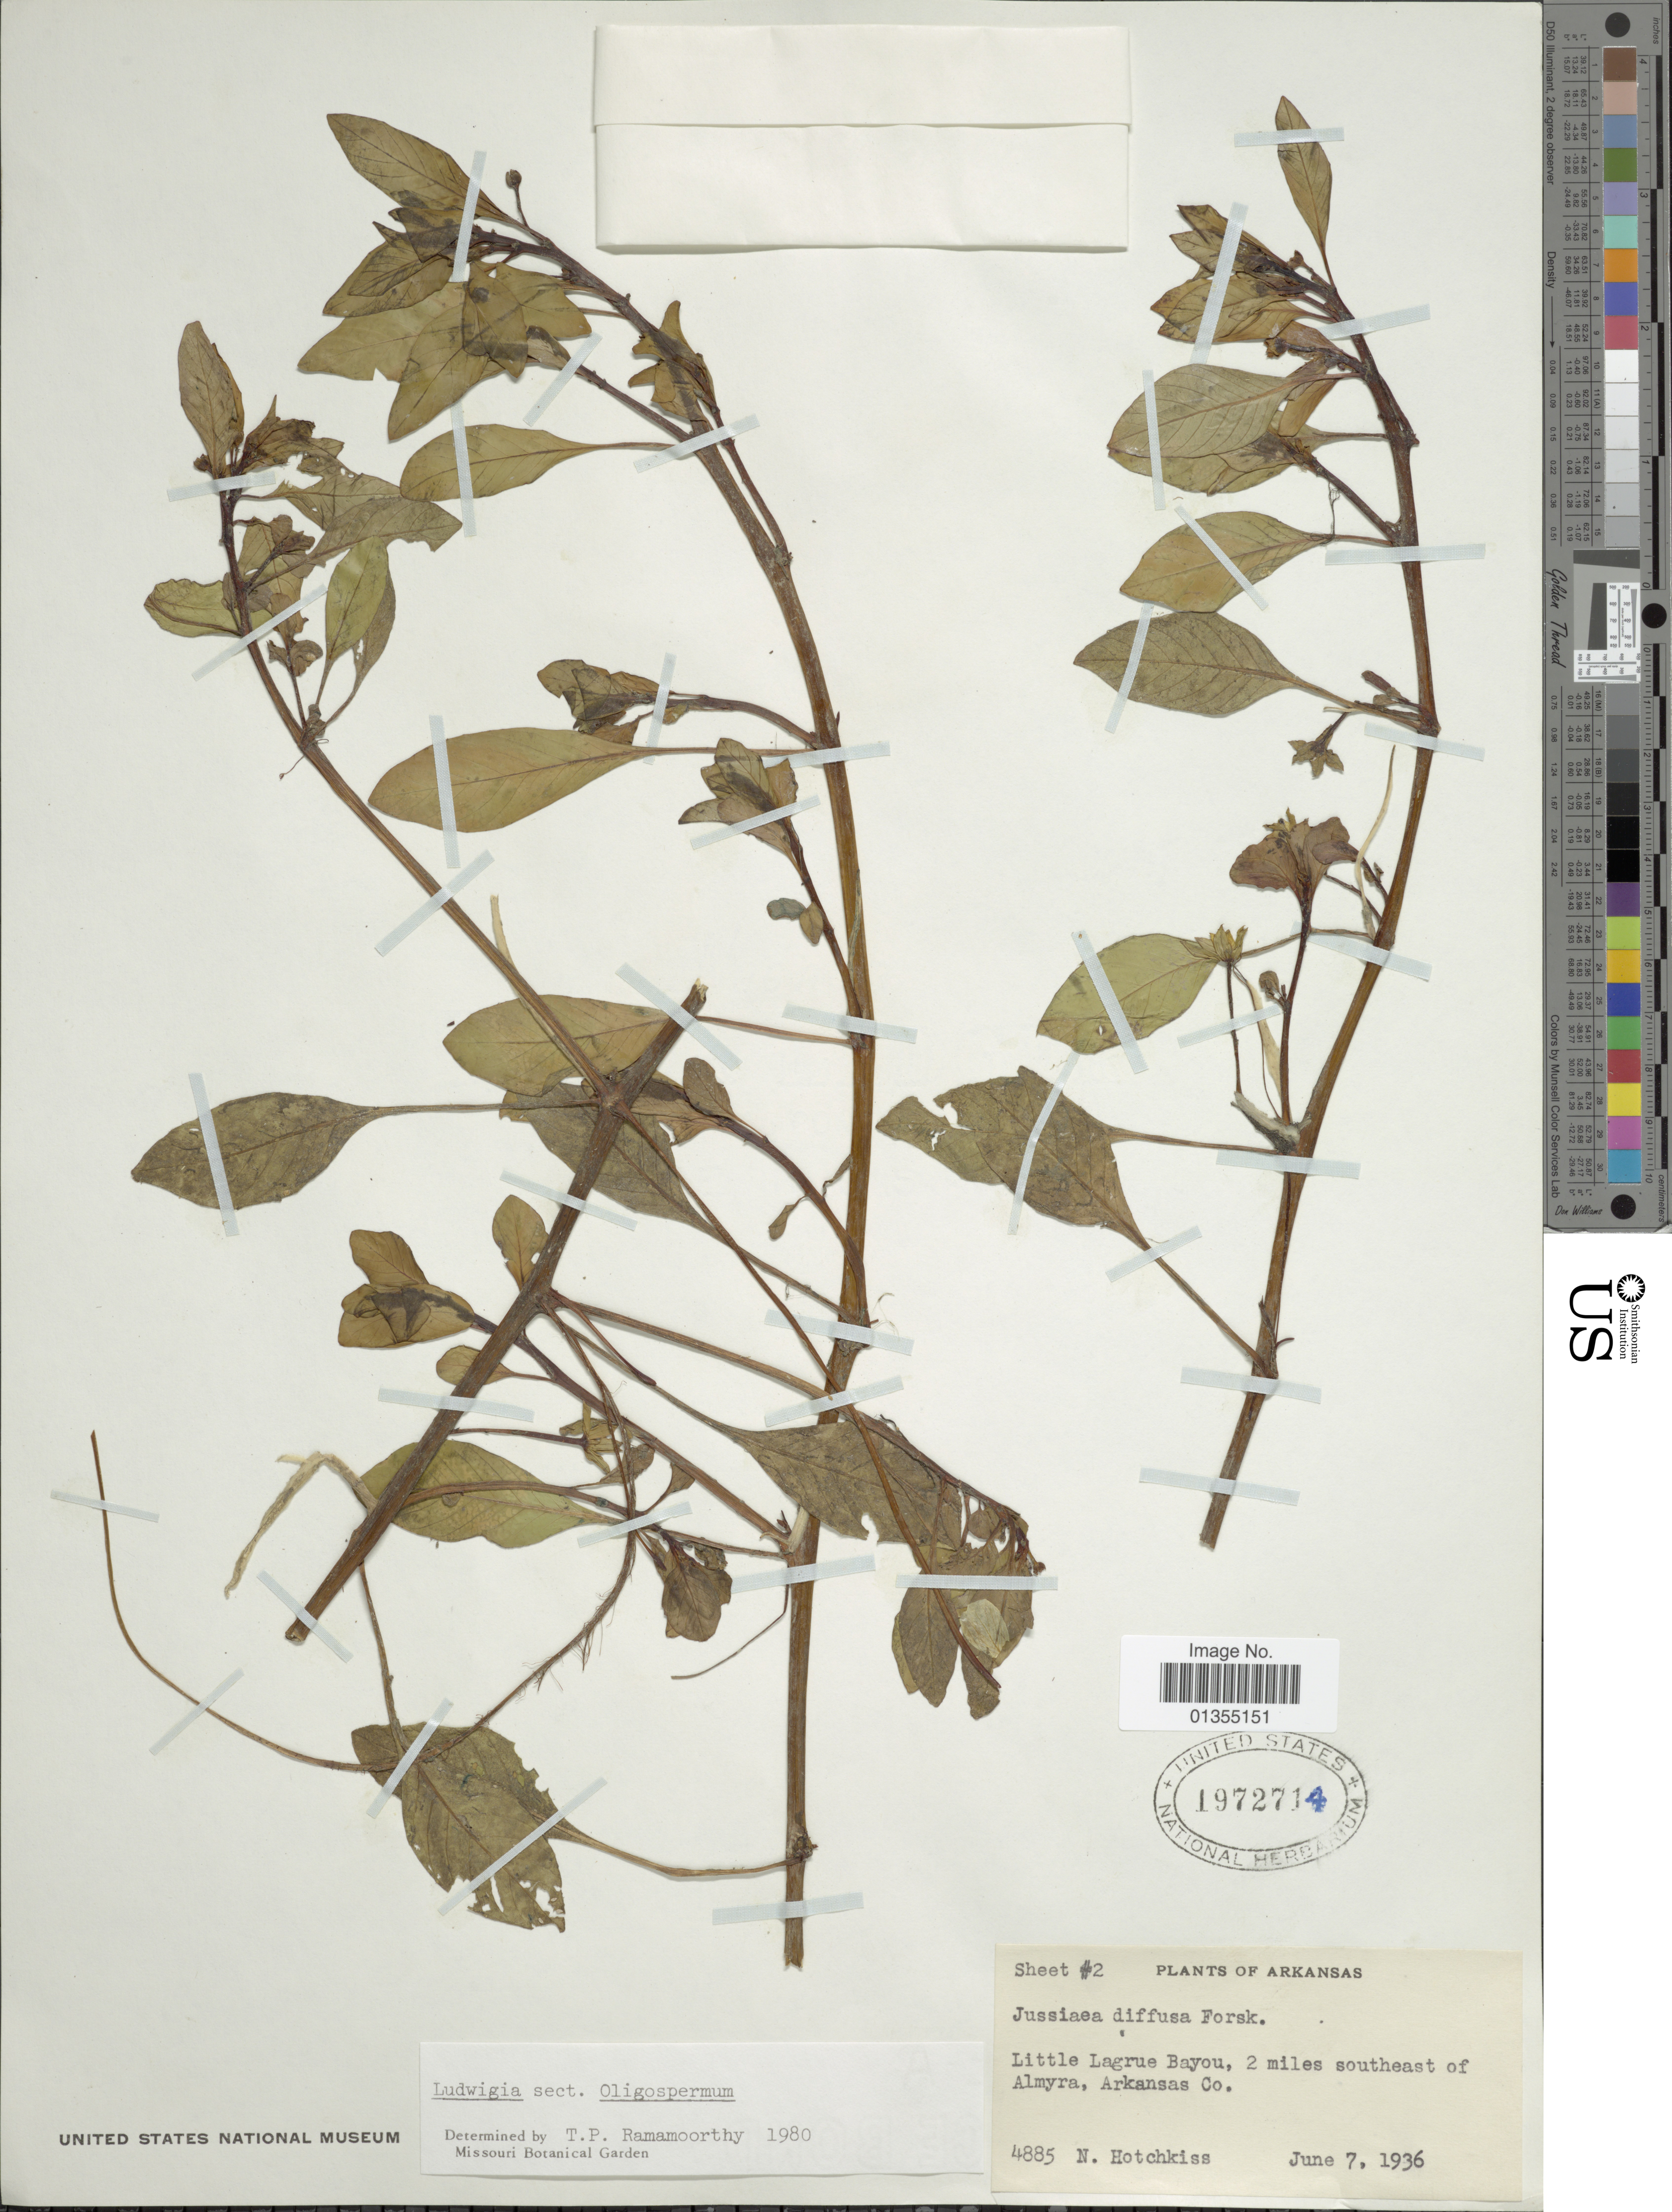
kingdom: Plantae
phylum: Tracheophyta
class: Magnoliopsida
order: Myrtales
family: Onagraceae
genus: Ludwigia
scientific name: Ludwigia stolonifera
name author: (Guill. & Perr.) P.H. Raven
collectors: N. Hotchkiss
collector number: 4885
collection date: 1936-06-07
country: United States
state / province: Arkansas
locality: Little Lagrue Bayou, 2 miles southeast of Almyra, Arkansas Co.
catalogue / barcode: US 1972714